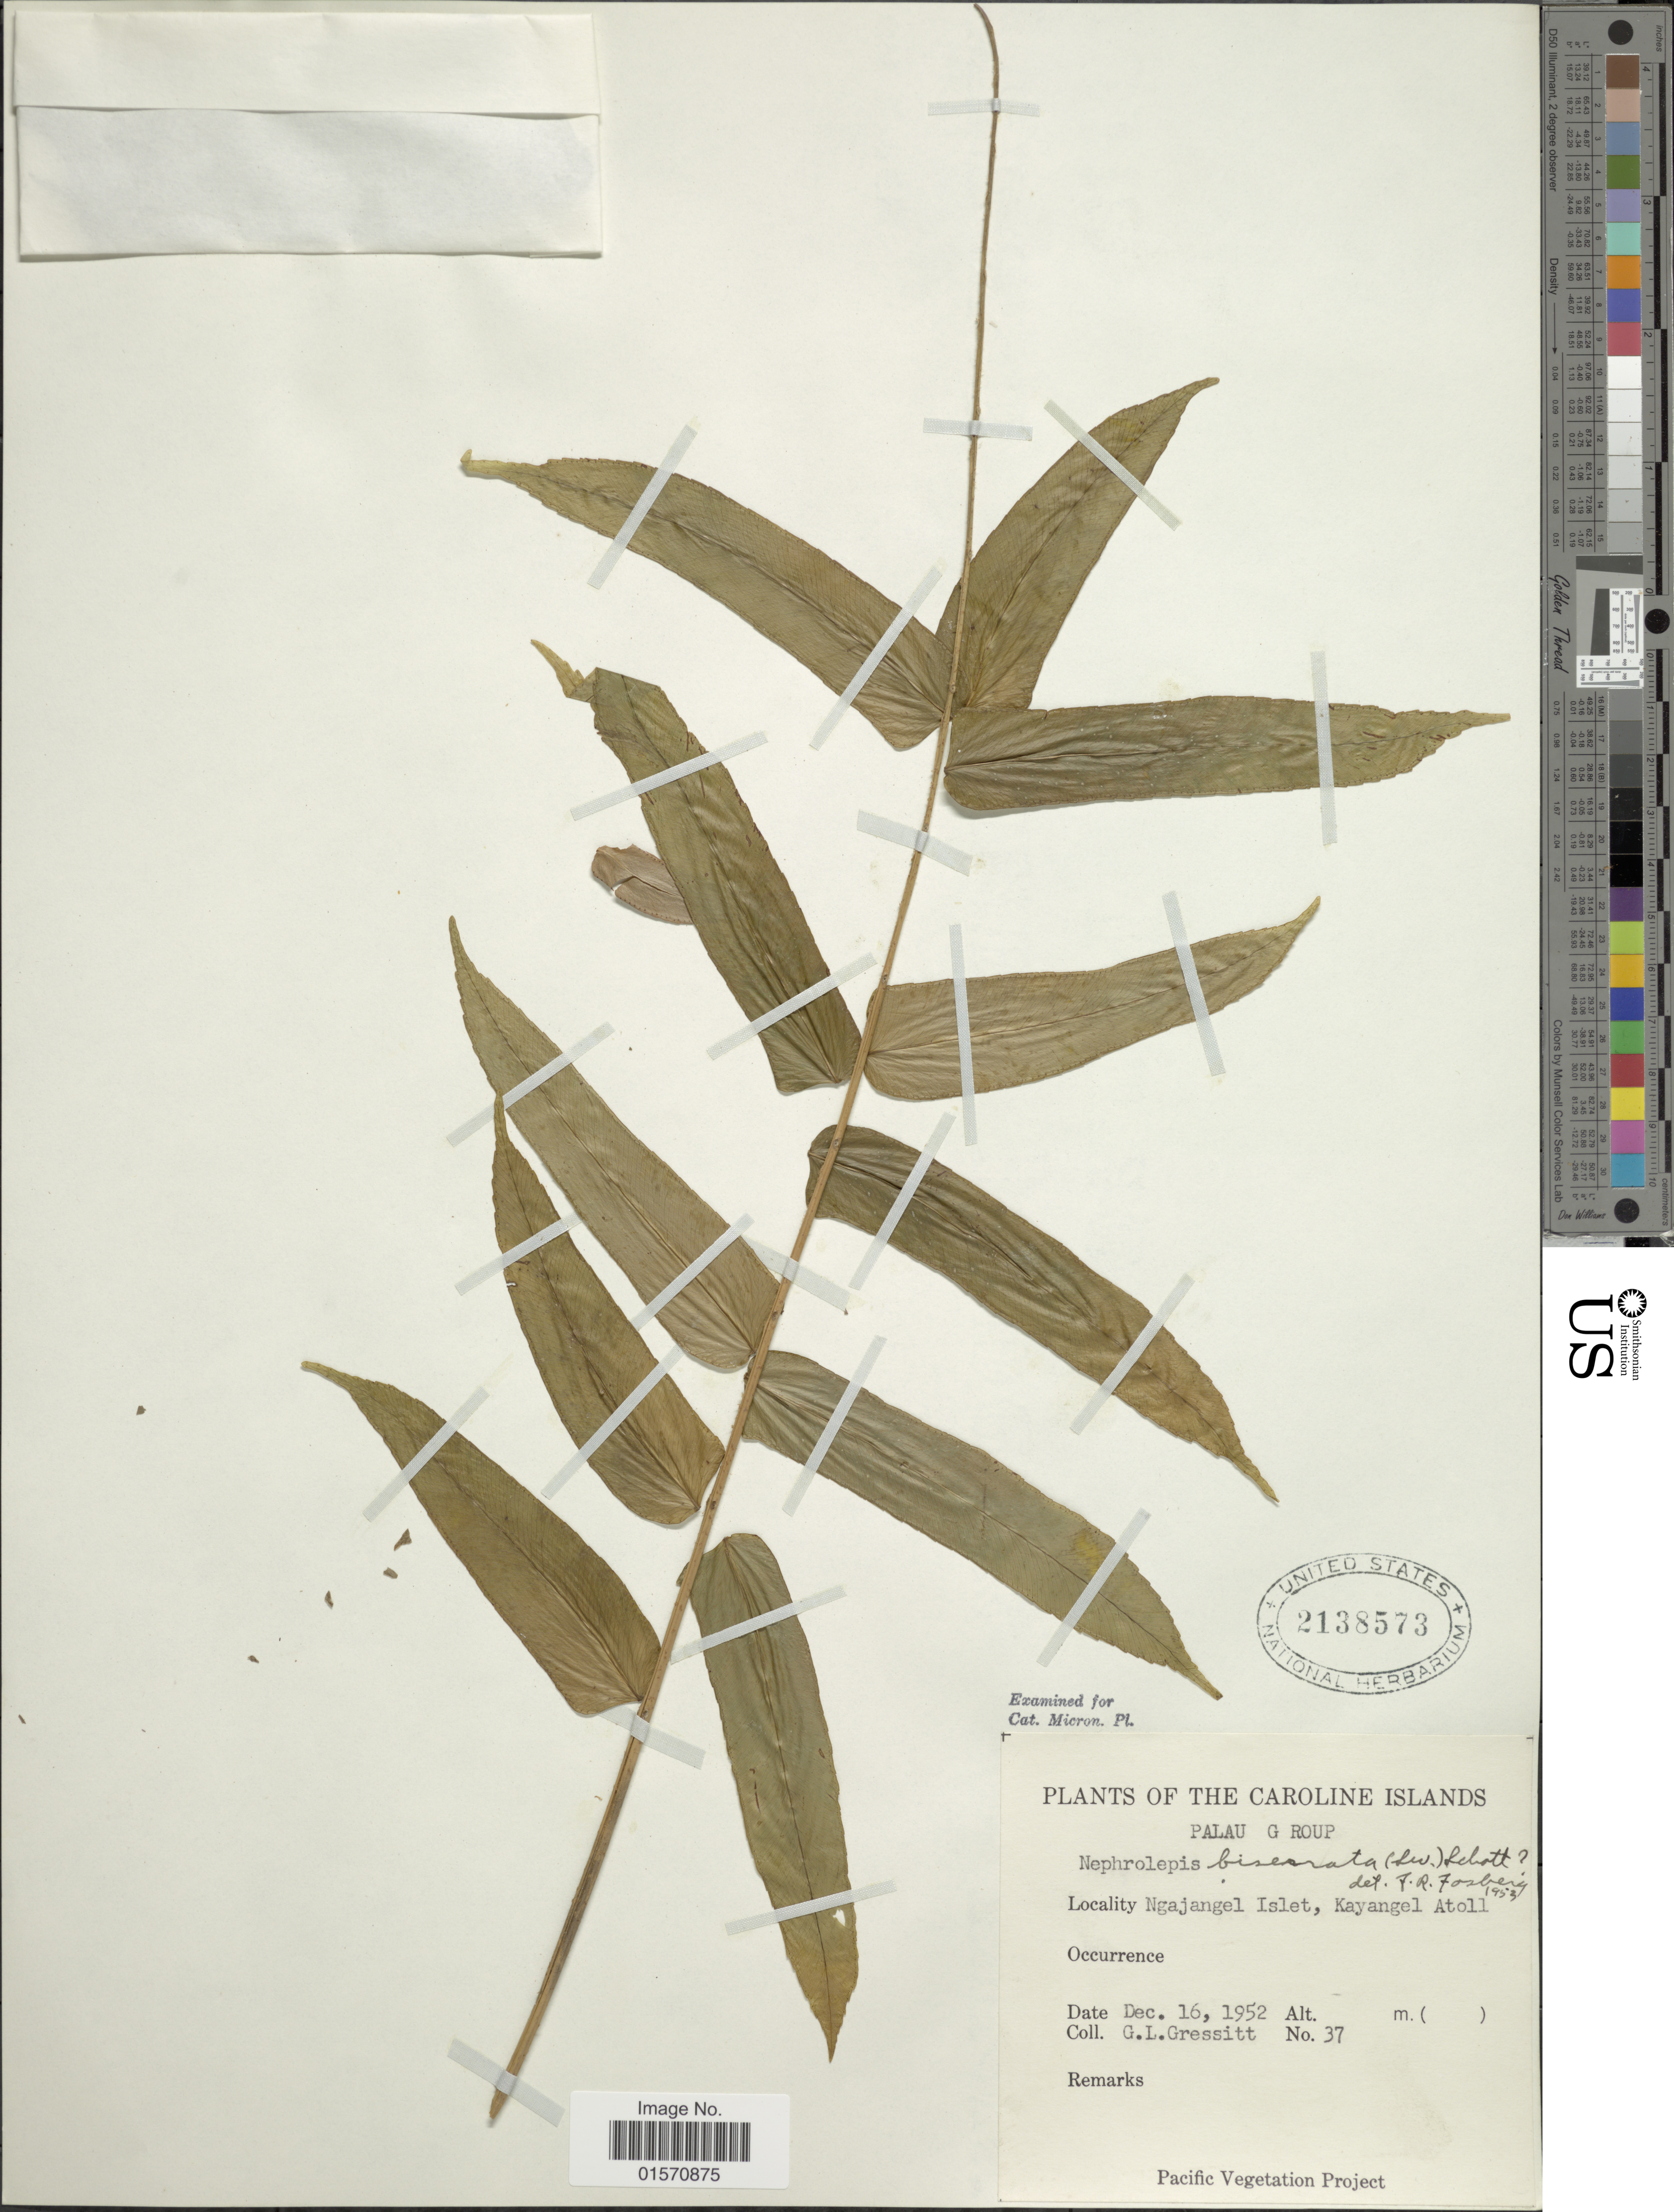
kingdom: Plantae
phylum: Tracheophyta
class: Polypodiopsida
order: Polypodiales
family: Nephrolepidaceae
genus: Nephrolepis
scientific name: Nephrolepis biserrata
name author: (Sw.) Schott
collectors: G. Gressitt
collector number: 37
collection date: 1952-12-16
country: Palau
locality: Caroline Islands. Palau Group. Ngajangel Islet, Kayangel Atoll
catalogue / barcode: US 2138573